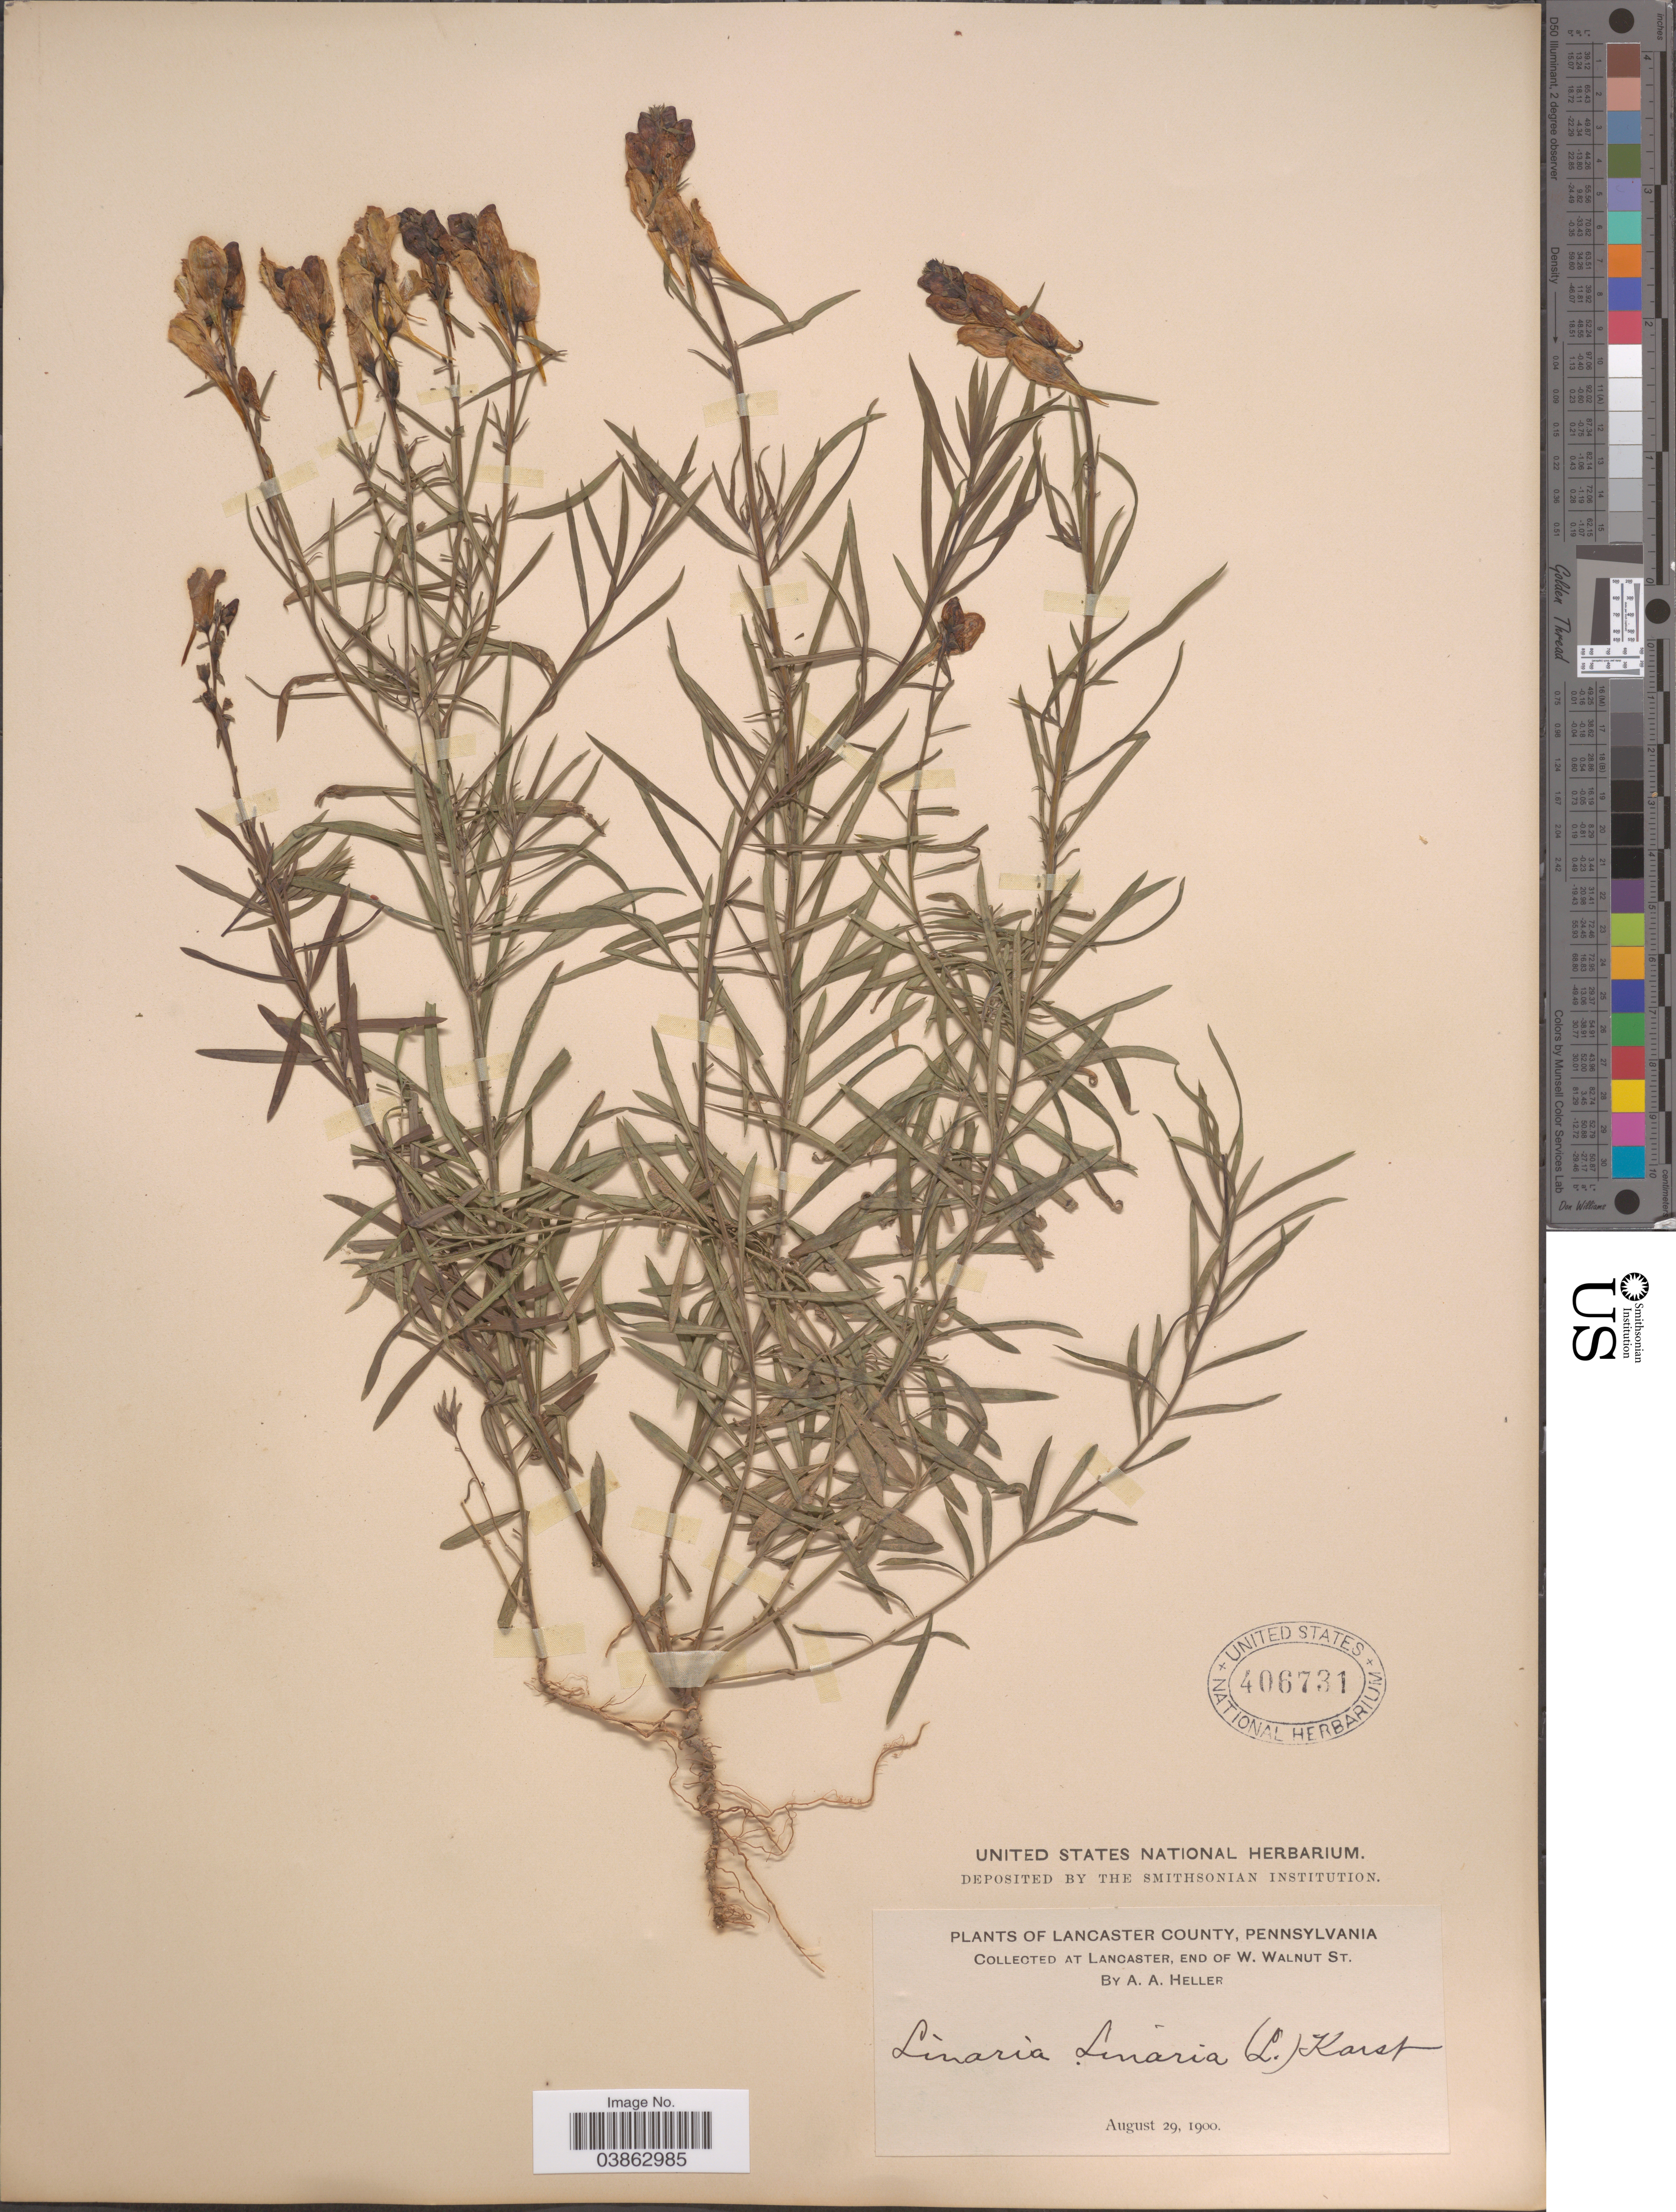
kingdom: Plantae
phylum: Tracheophyta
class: Magnoliopsida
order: Lamiales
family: Plantaginaceae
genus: Linaria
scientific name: Linaria vulgaris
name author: Mill.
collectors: A. A. Heller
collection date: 1900-08-29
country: United States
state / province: Pennsylvania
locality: Lancaster County. At Lancaster, end of W. Walnut St.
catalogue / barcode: US 406731